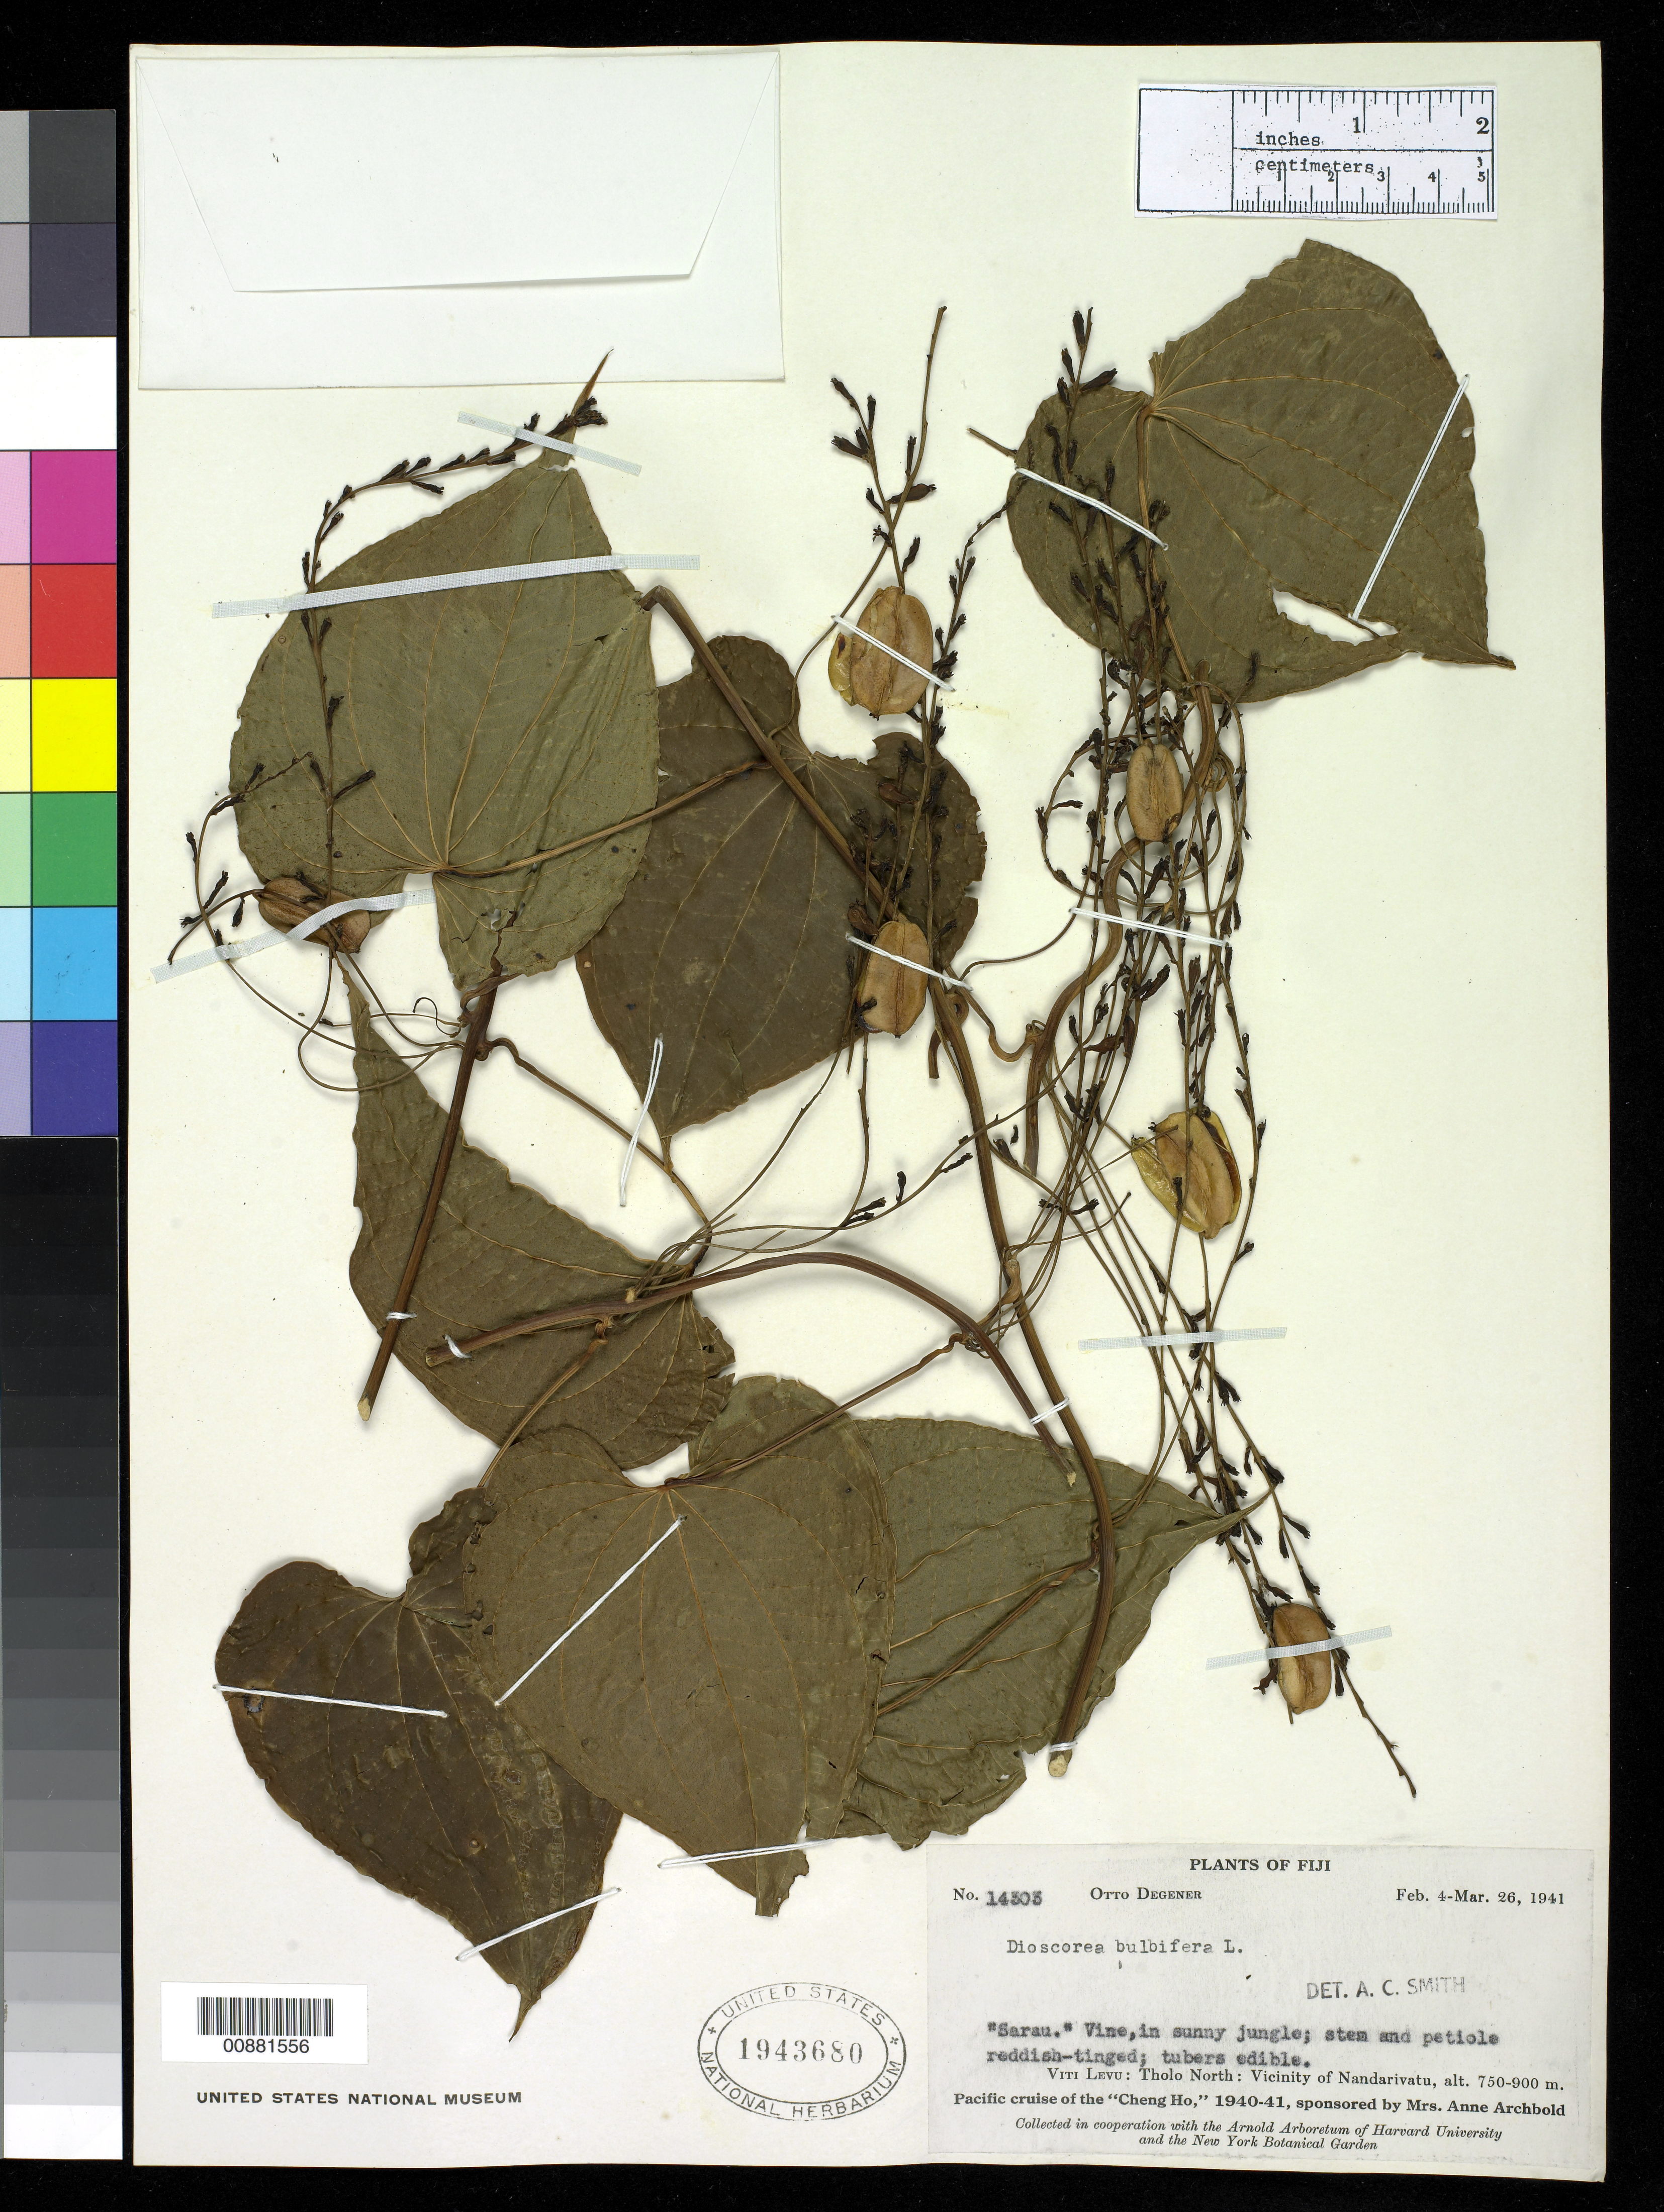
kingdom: Plantae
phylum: Tracheophyta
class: Liliopsida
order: Dioscoreales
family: Dioscoreaceae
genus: Dioscorea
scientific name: Dioscorea bulbifera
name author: L.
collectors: O. Degener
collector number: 14303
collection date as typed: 04 Feb 1941 to 26 Mar 1941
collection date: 1941-02-04/1941-03-26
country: Fiji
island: Viti Levu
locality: Tholo N, vicinity of Nandarivatu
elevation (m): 750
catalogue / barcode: US 1943680